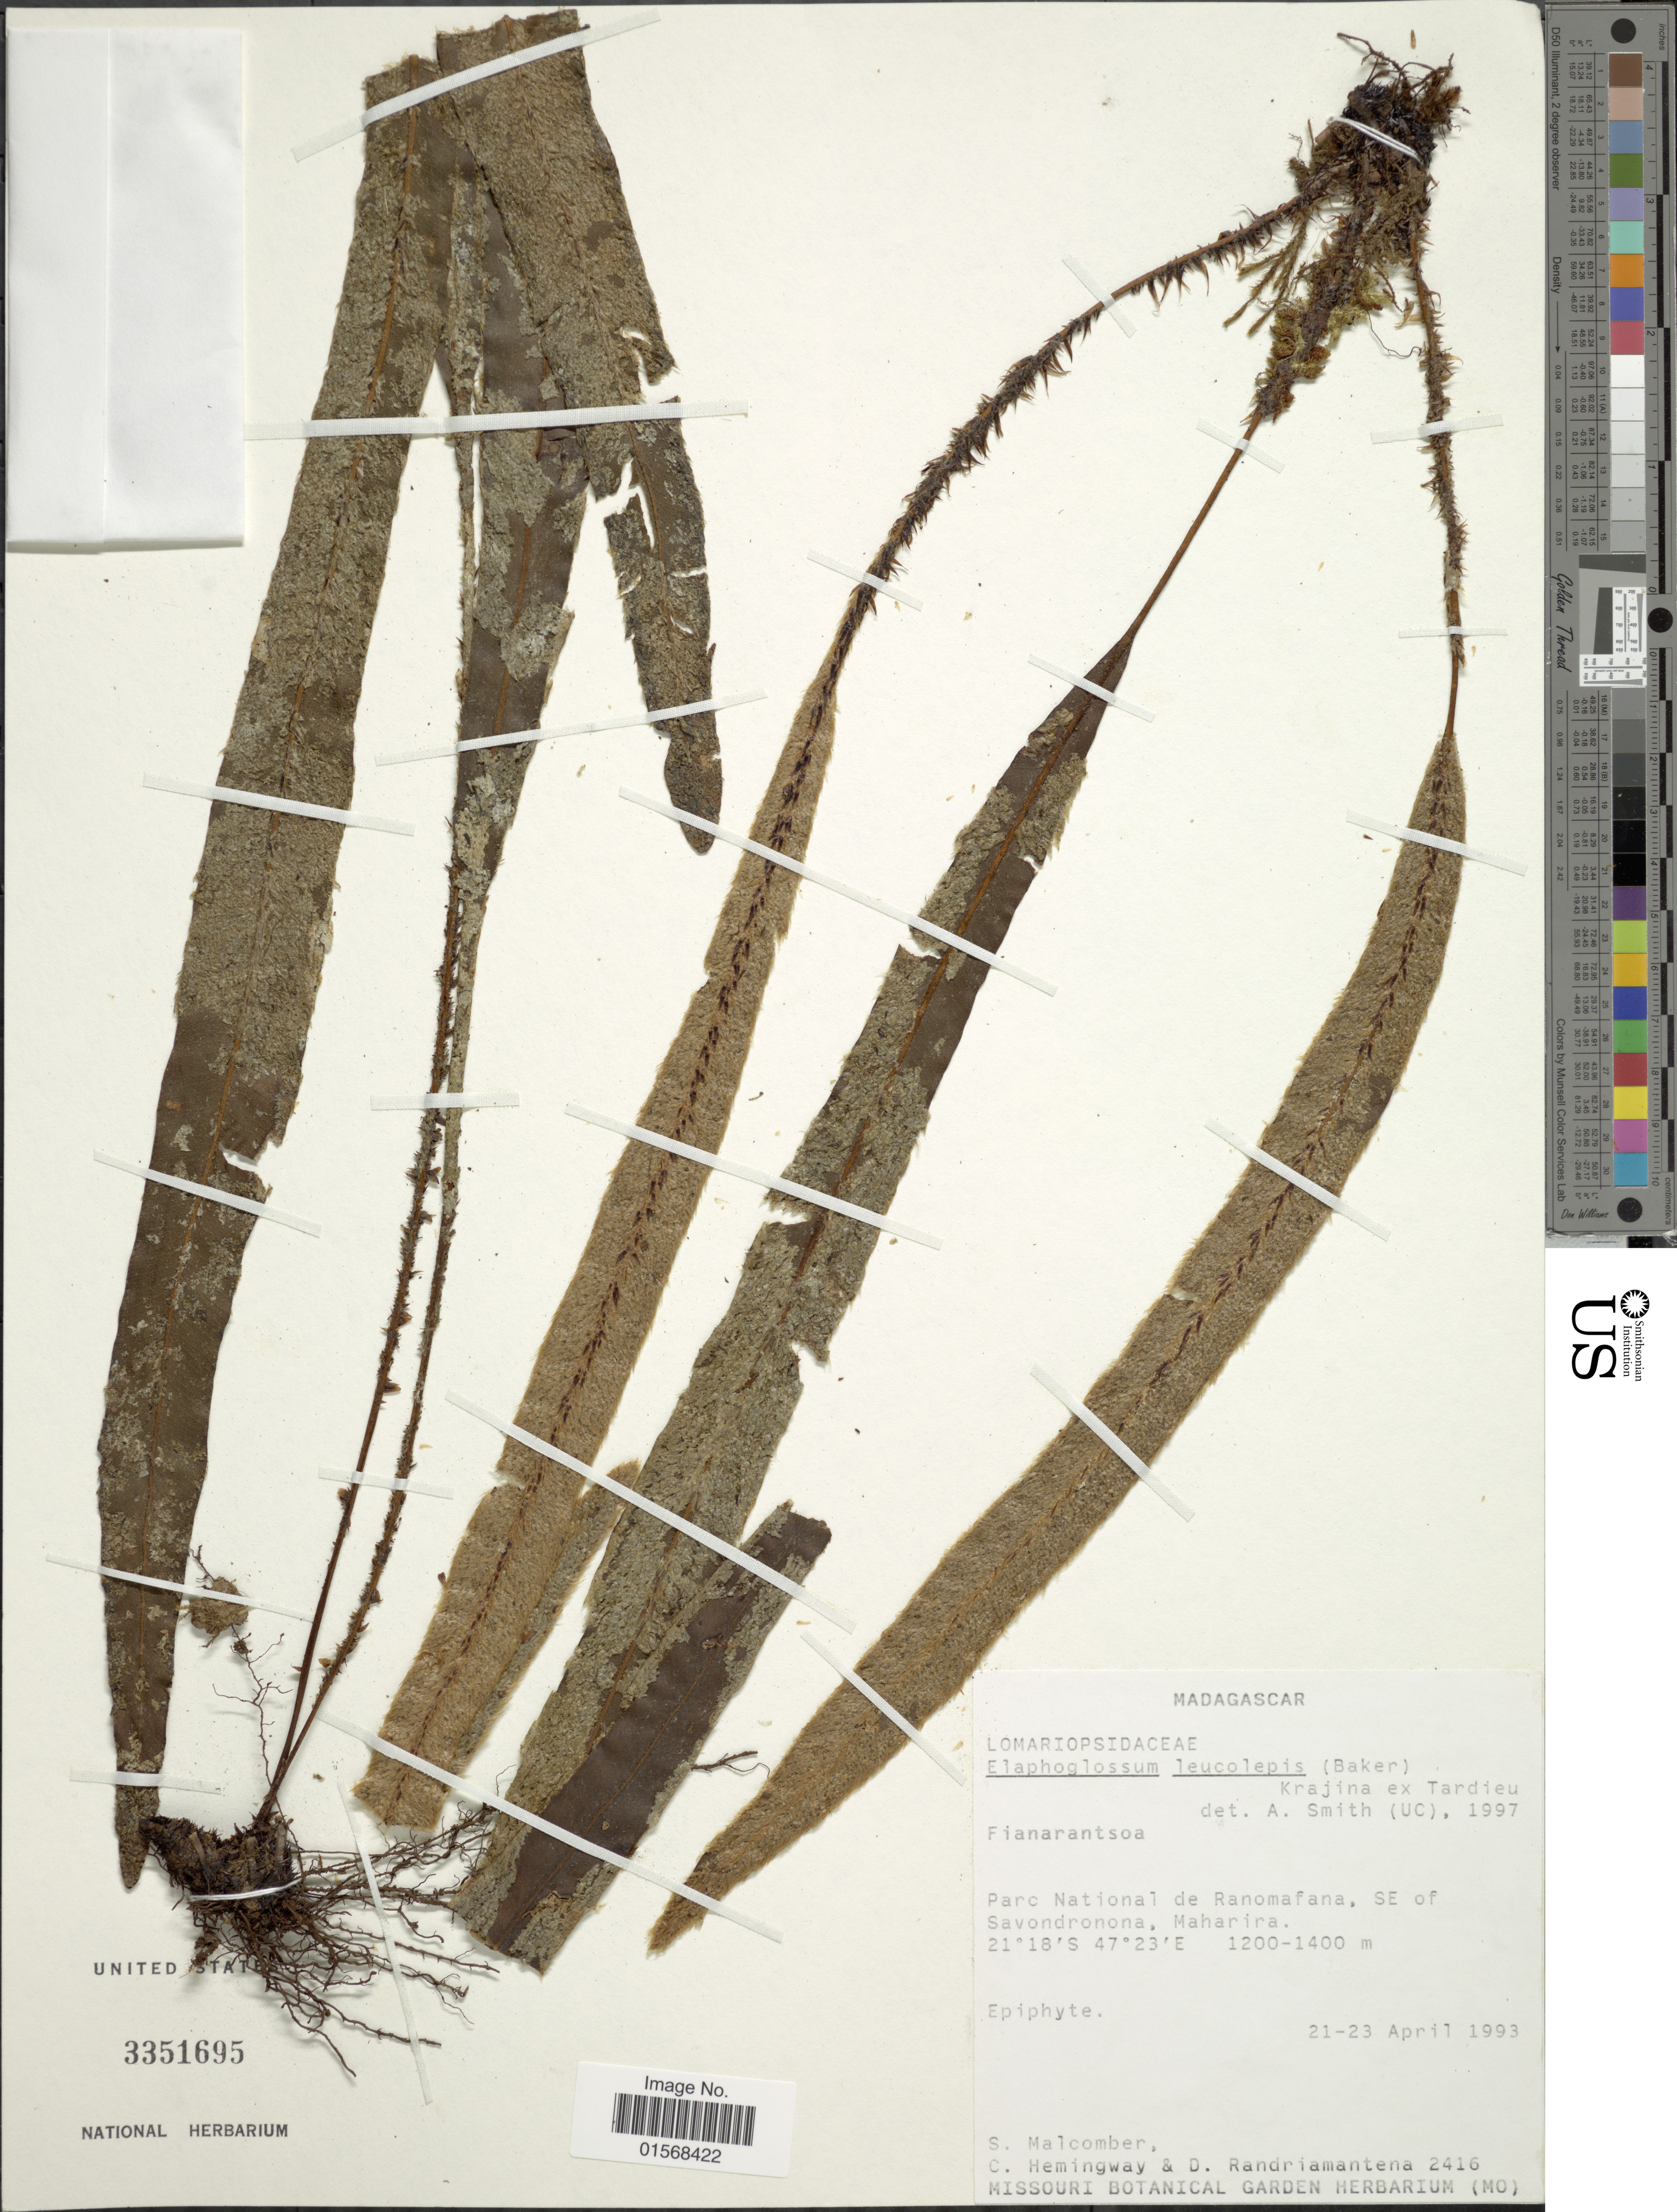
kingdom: Plantae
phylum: Tracheophyta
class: Polypodiopsida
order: Polypodiales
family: Dryopteridaceae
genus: Elaphoglossum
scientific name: Elaphoglossum leucolepis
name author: (Baker) Krajina ex Tardieu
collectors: S. T. Malcomber, C. Hemingway & D. Randriamanantena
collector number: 2416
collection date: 1993-04-21/1993-04-23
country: Madagascar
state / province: Haute Matsiatra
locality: Madagascar, Fianaramtsoa, Parc National de Ranomafana, SE of Savondronona, Maharira.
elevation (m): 1200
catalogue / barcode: US 3351695